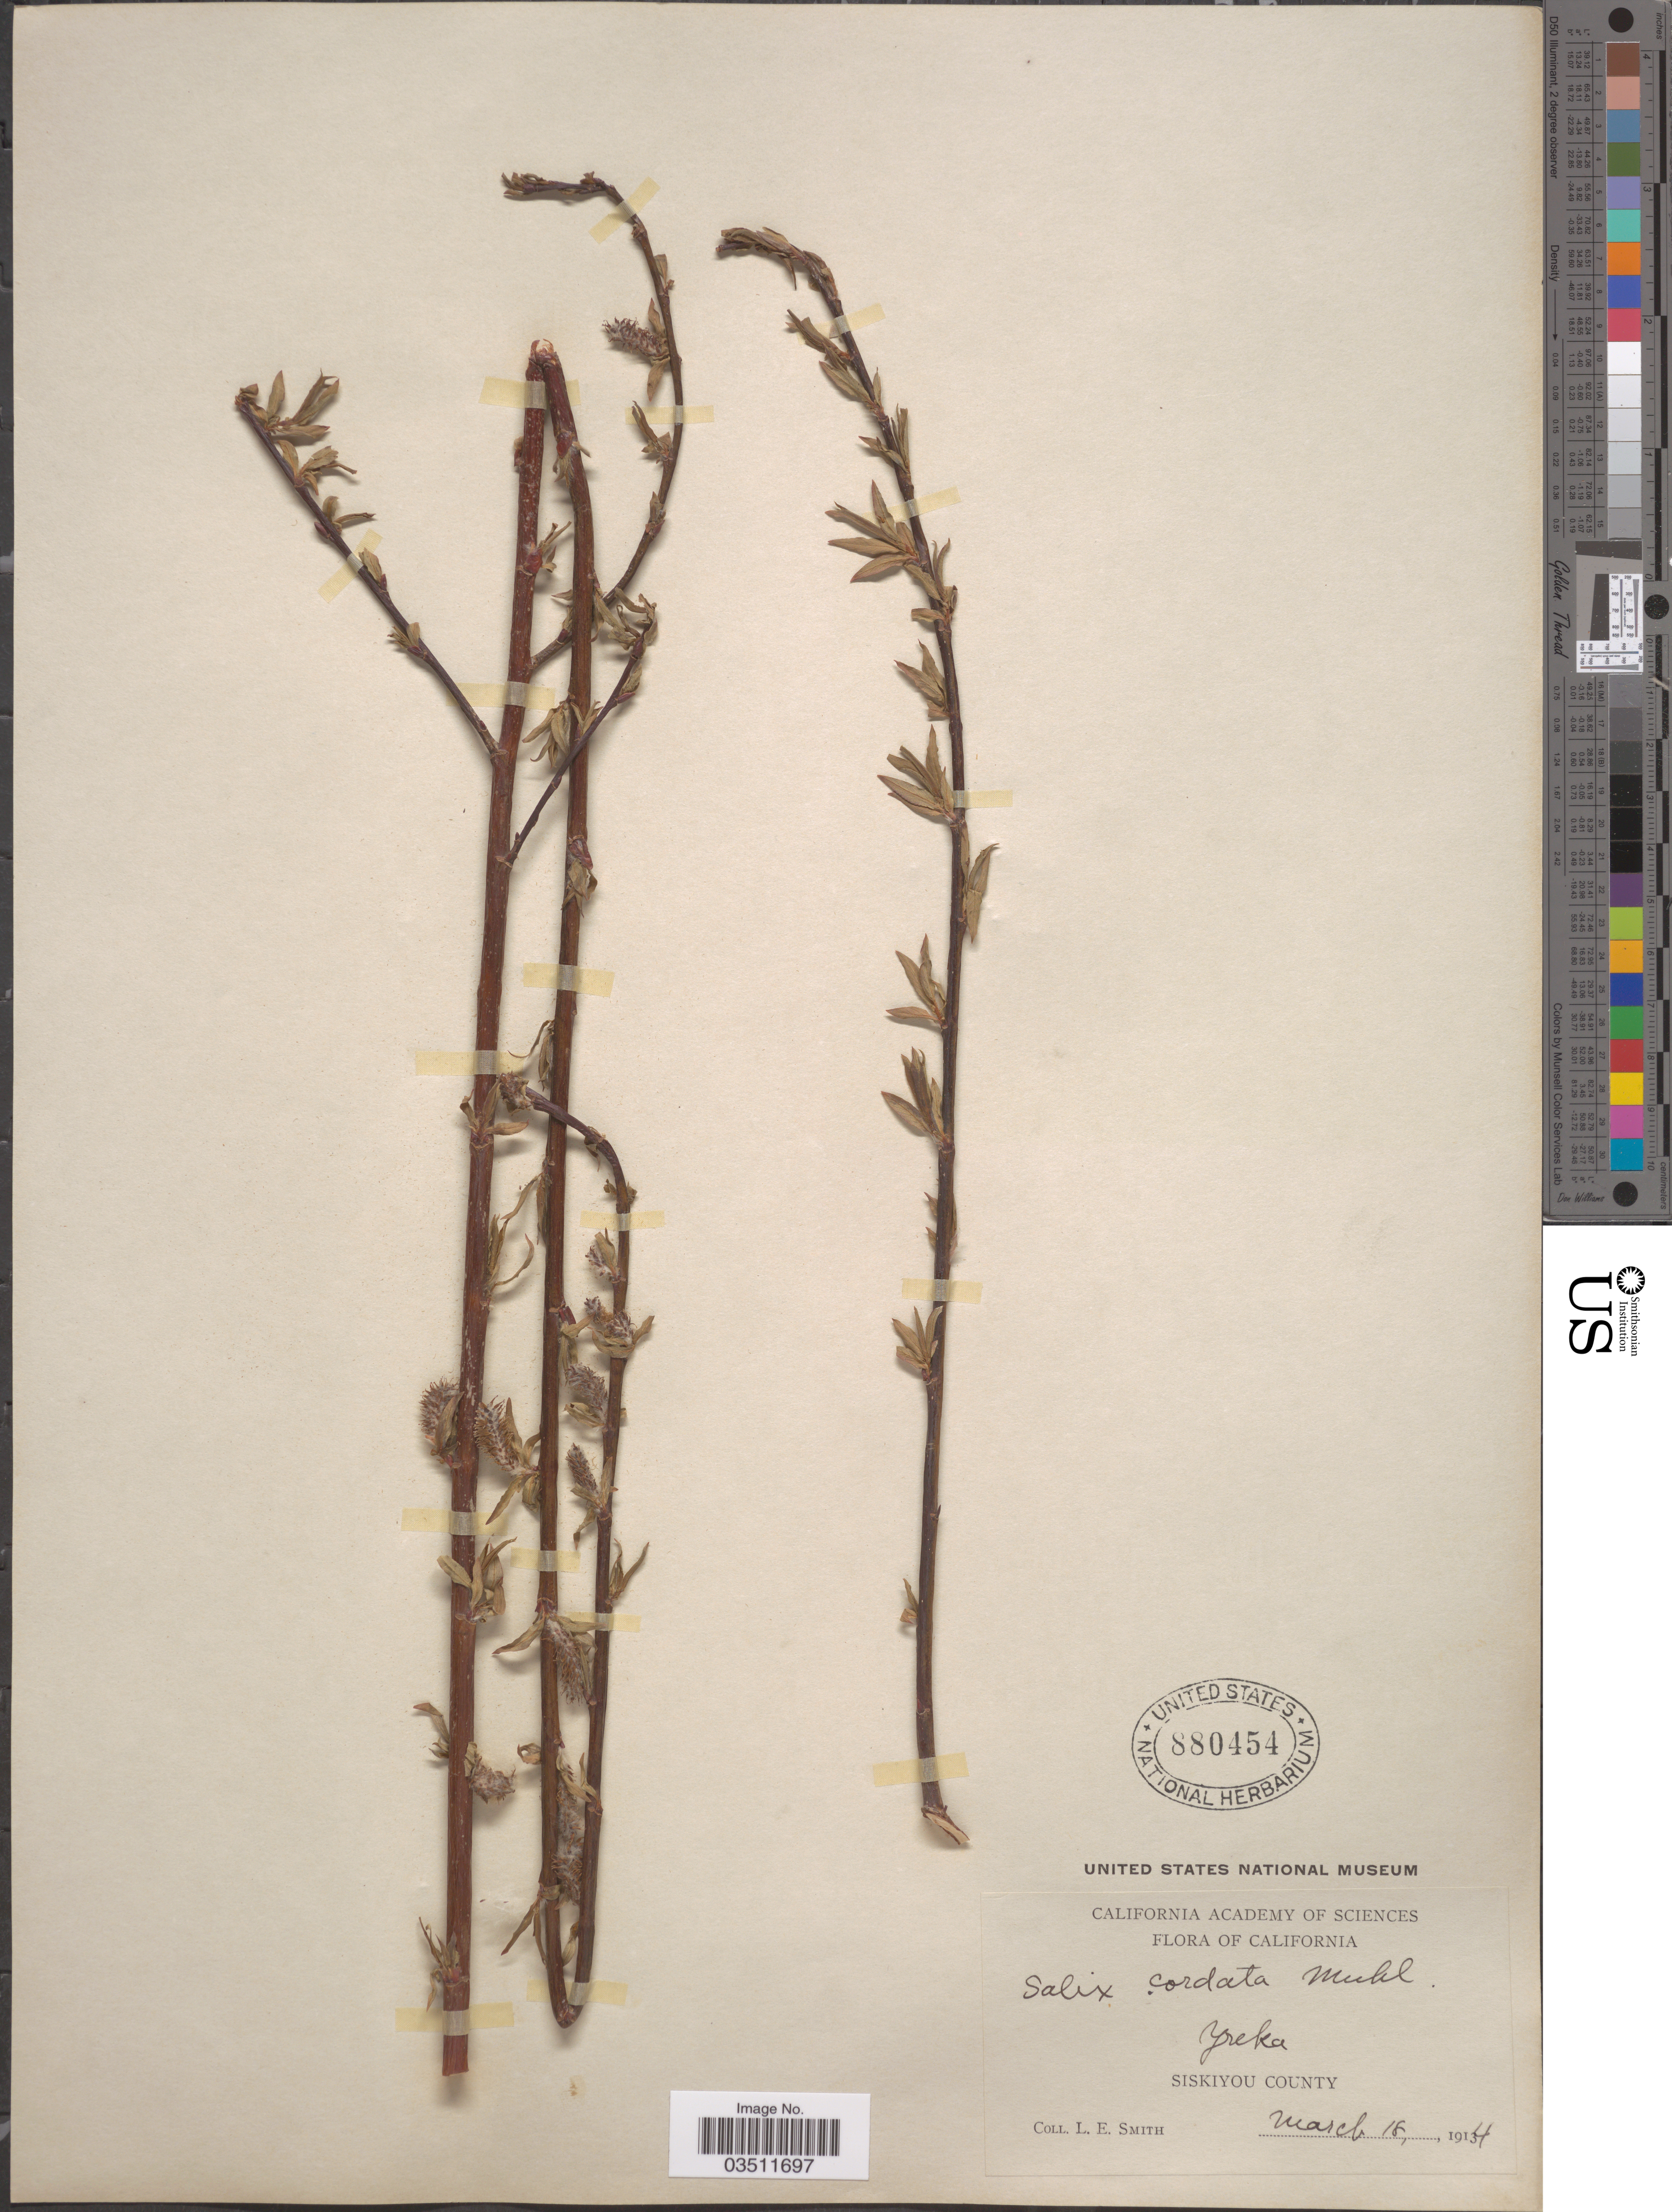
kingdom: Plantae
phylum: Tracheophyta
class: Magnoliopsida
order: Malpighiales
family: Salicaceae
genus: Salix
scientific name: Salix lutea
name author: Nutt.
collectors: L. E. Smith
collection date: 1914-03-18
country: United States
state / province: California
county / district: Siskiyou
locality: Yreka. Siskiyou County.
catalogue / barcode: US 880454